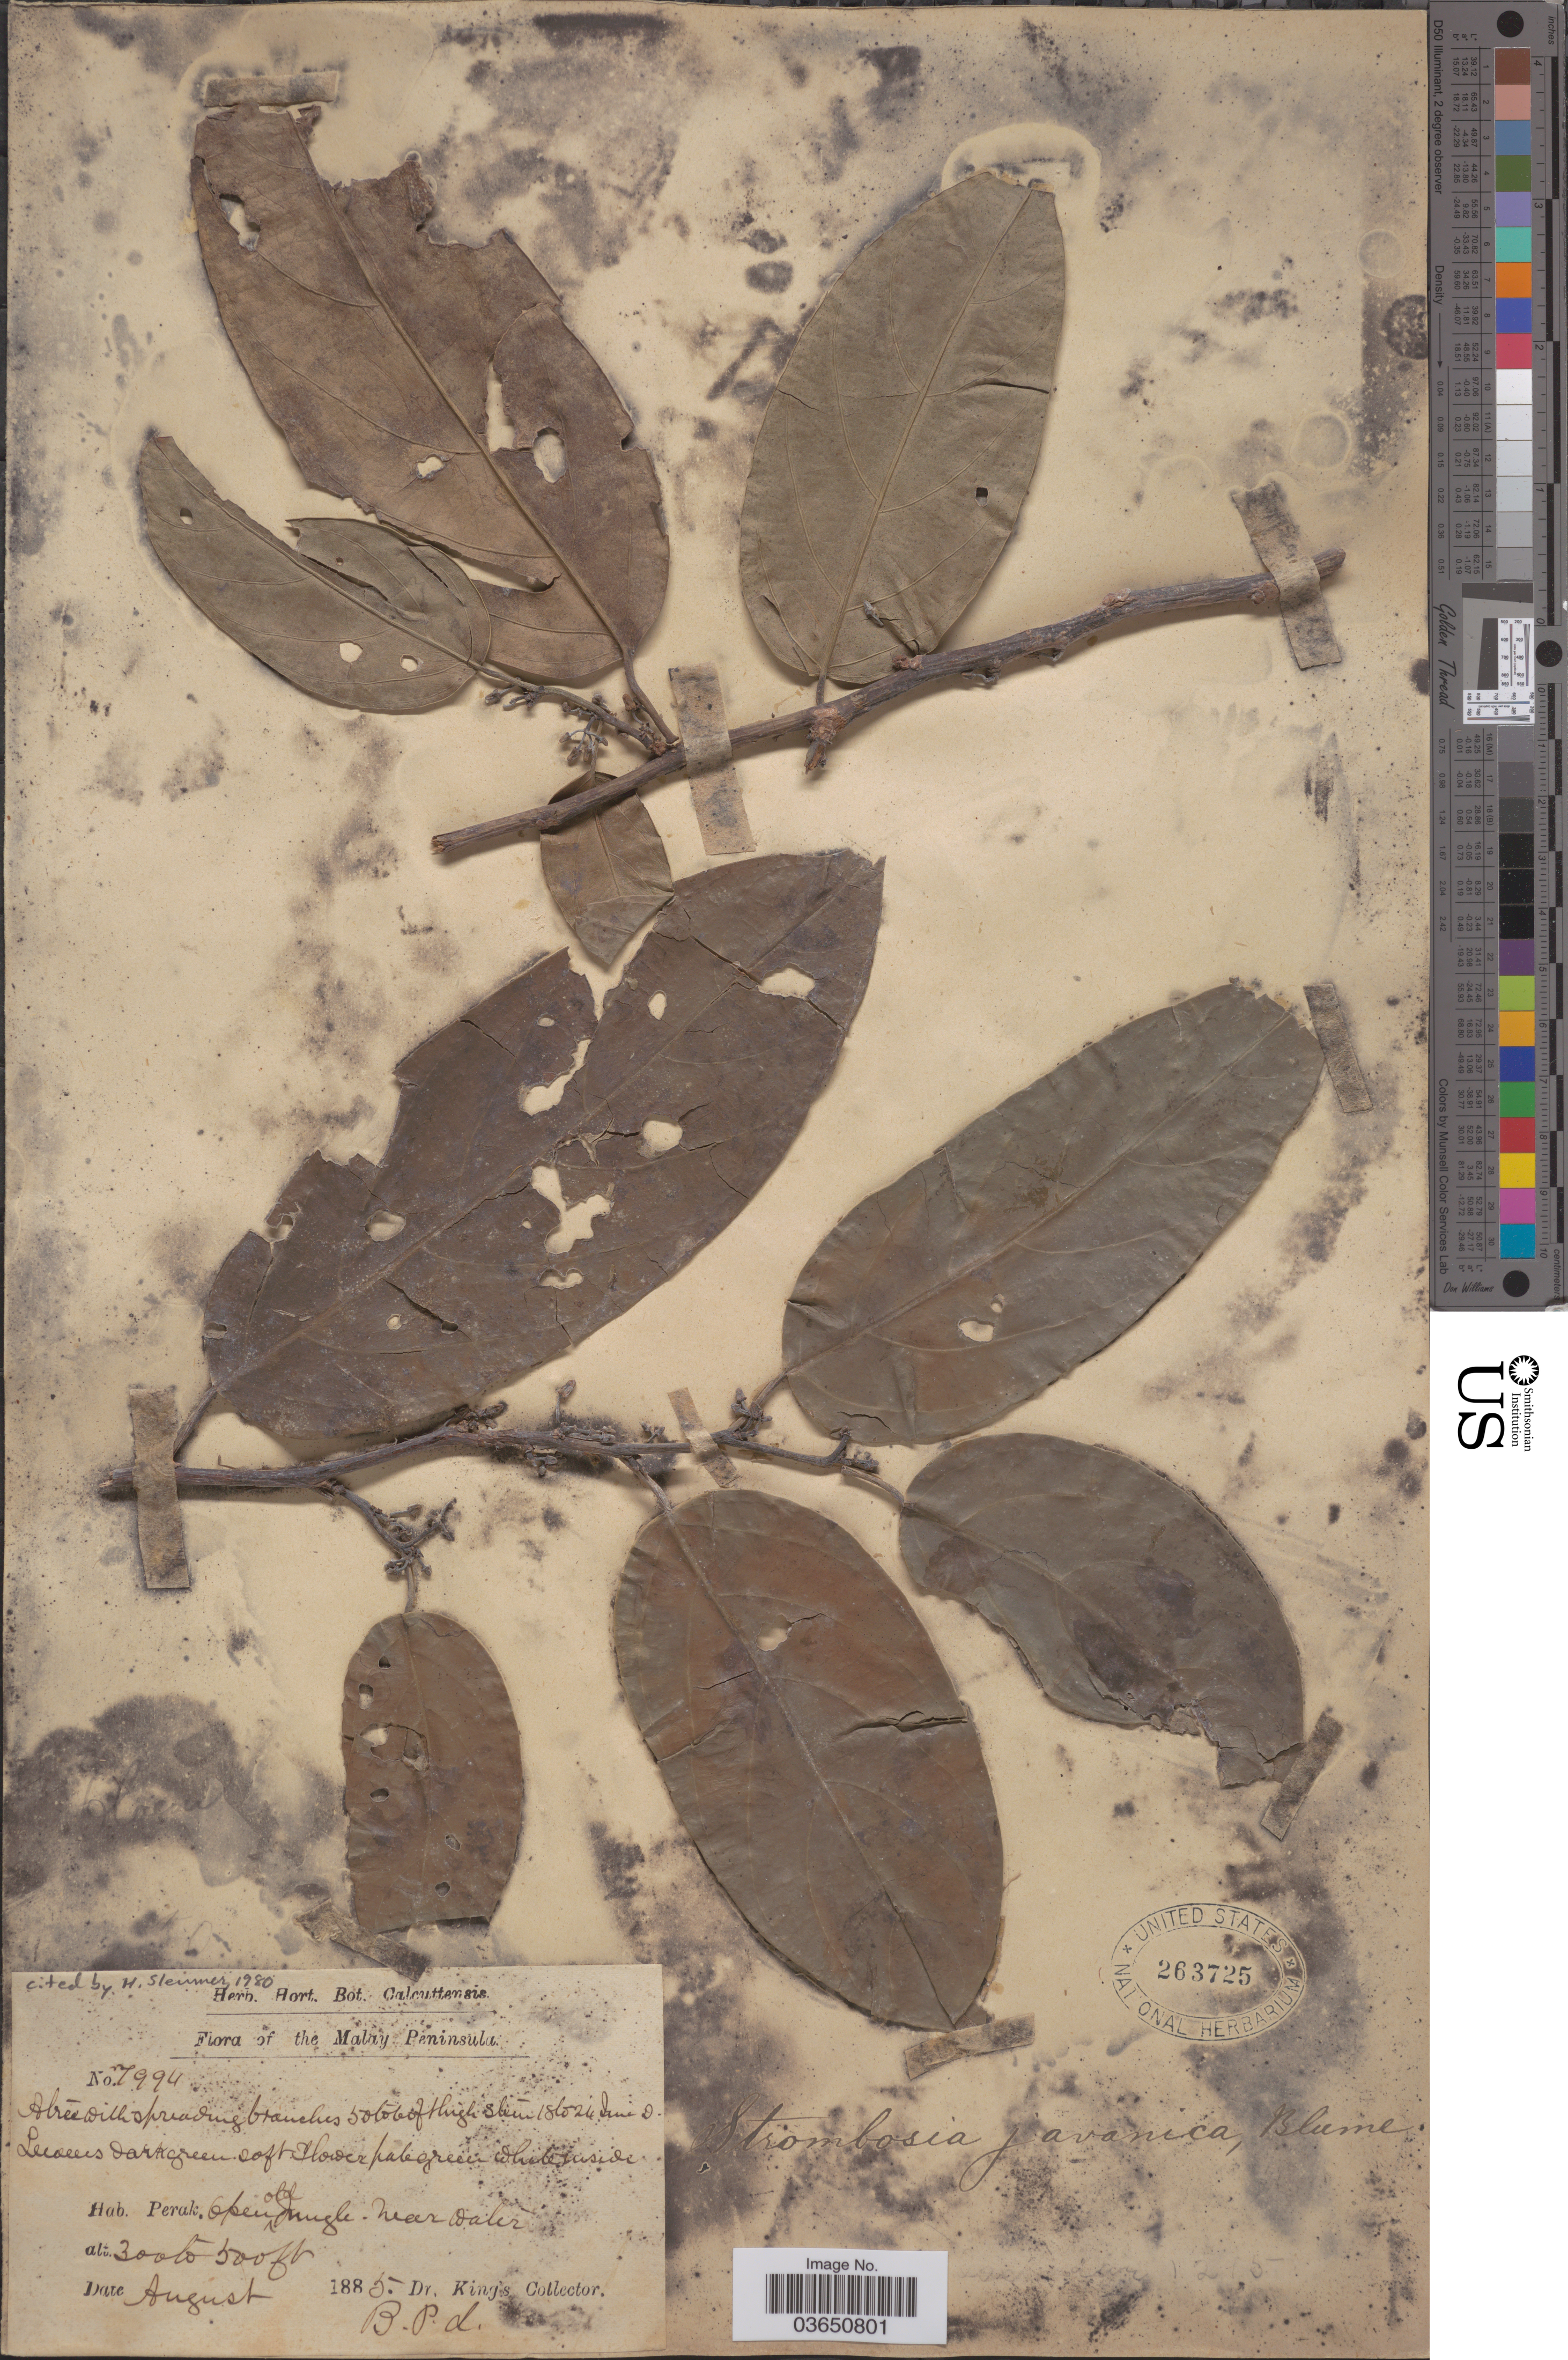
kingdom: Plantae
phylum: Tracheophyta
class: Magnoliopsida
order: Santalales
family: Strombosiaceae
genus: Strombosia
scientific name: Strombosia javanica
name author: Blume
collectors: Dr. King's collector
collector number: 7994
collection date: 1885-08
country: Malaysia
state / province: Perak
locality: The Malay Peninsula.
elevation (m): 91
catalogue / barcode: US 263725